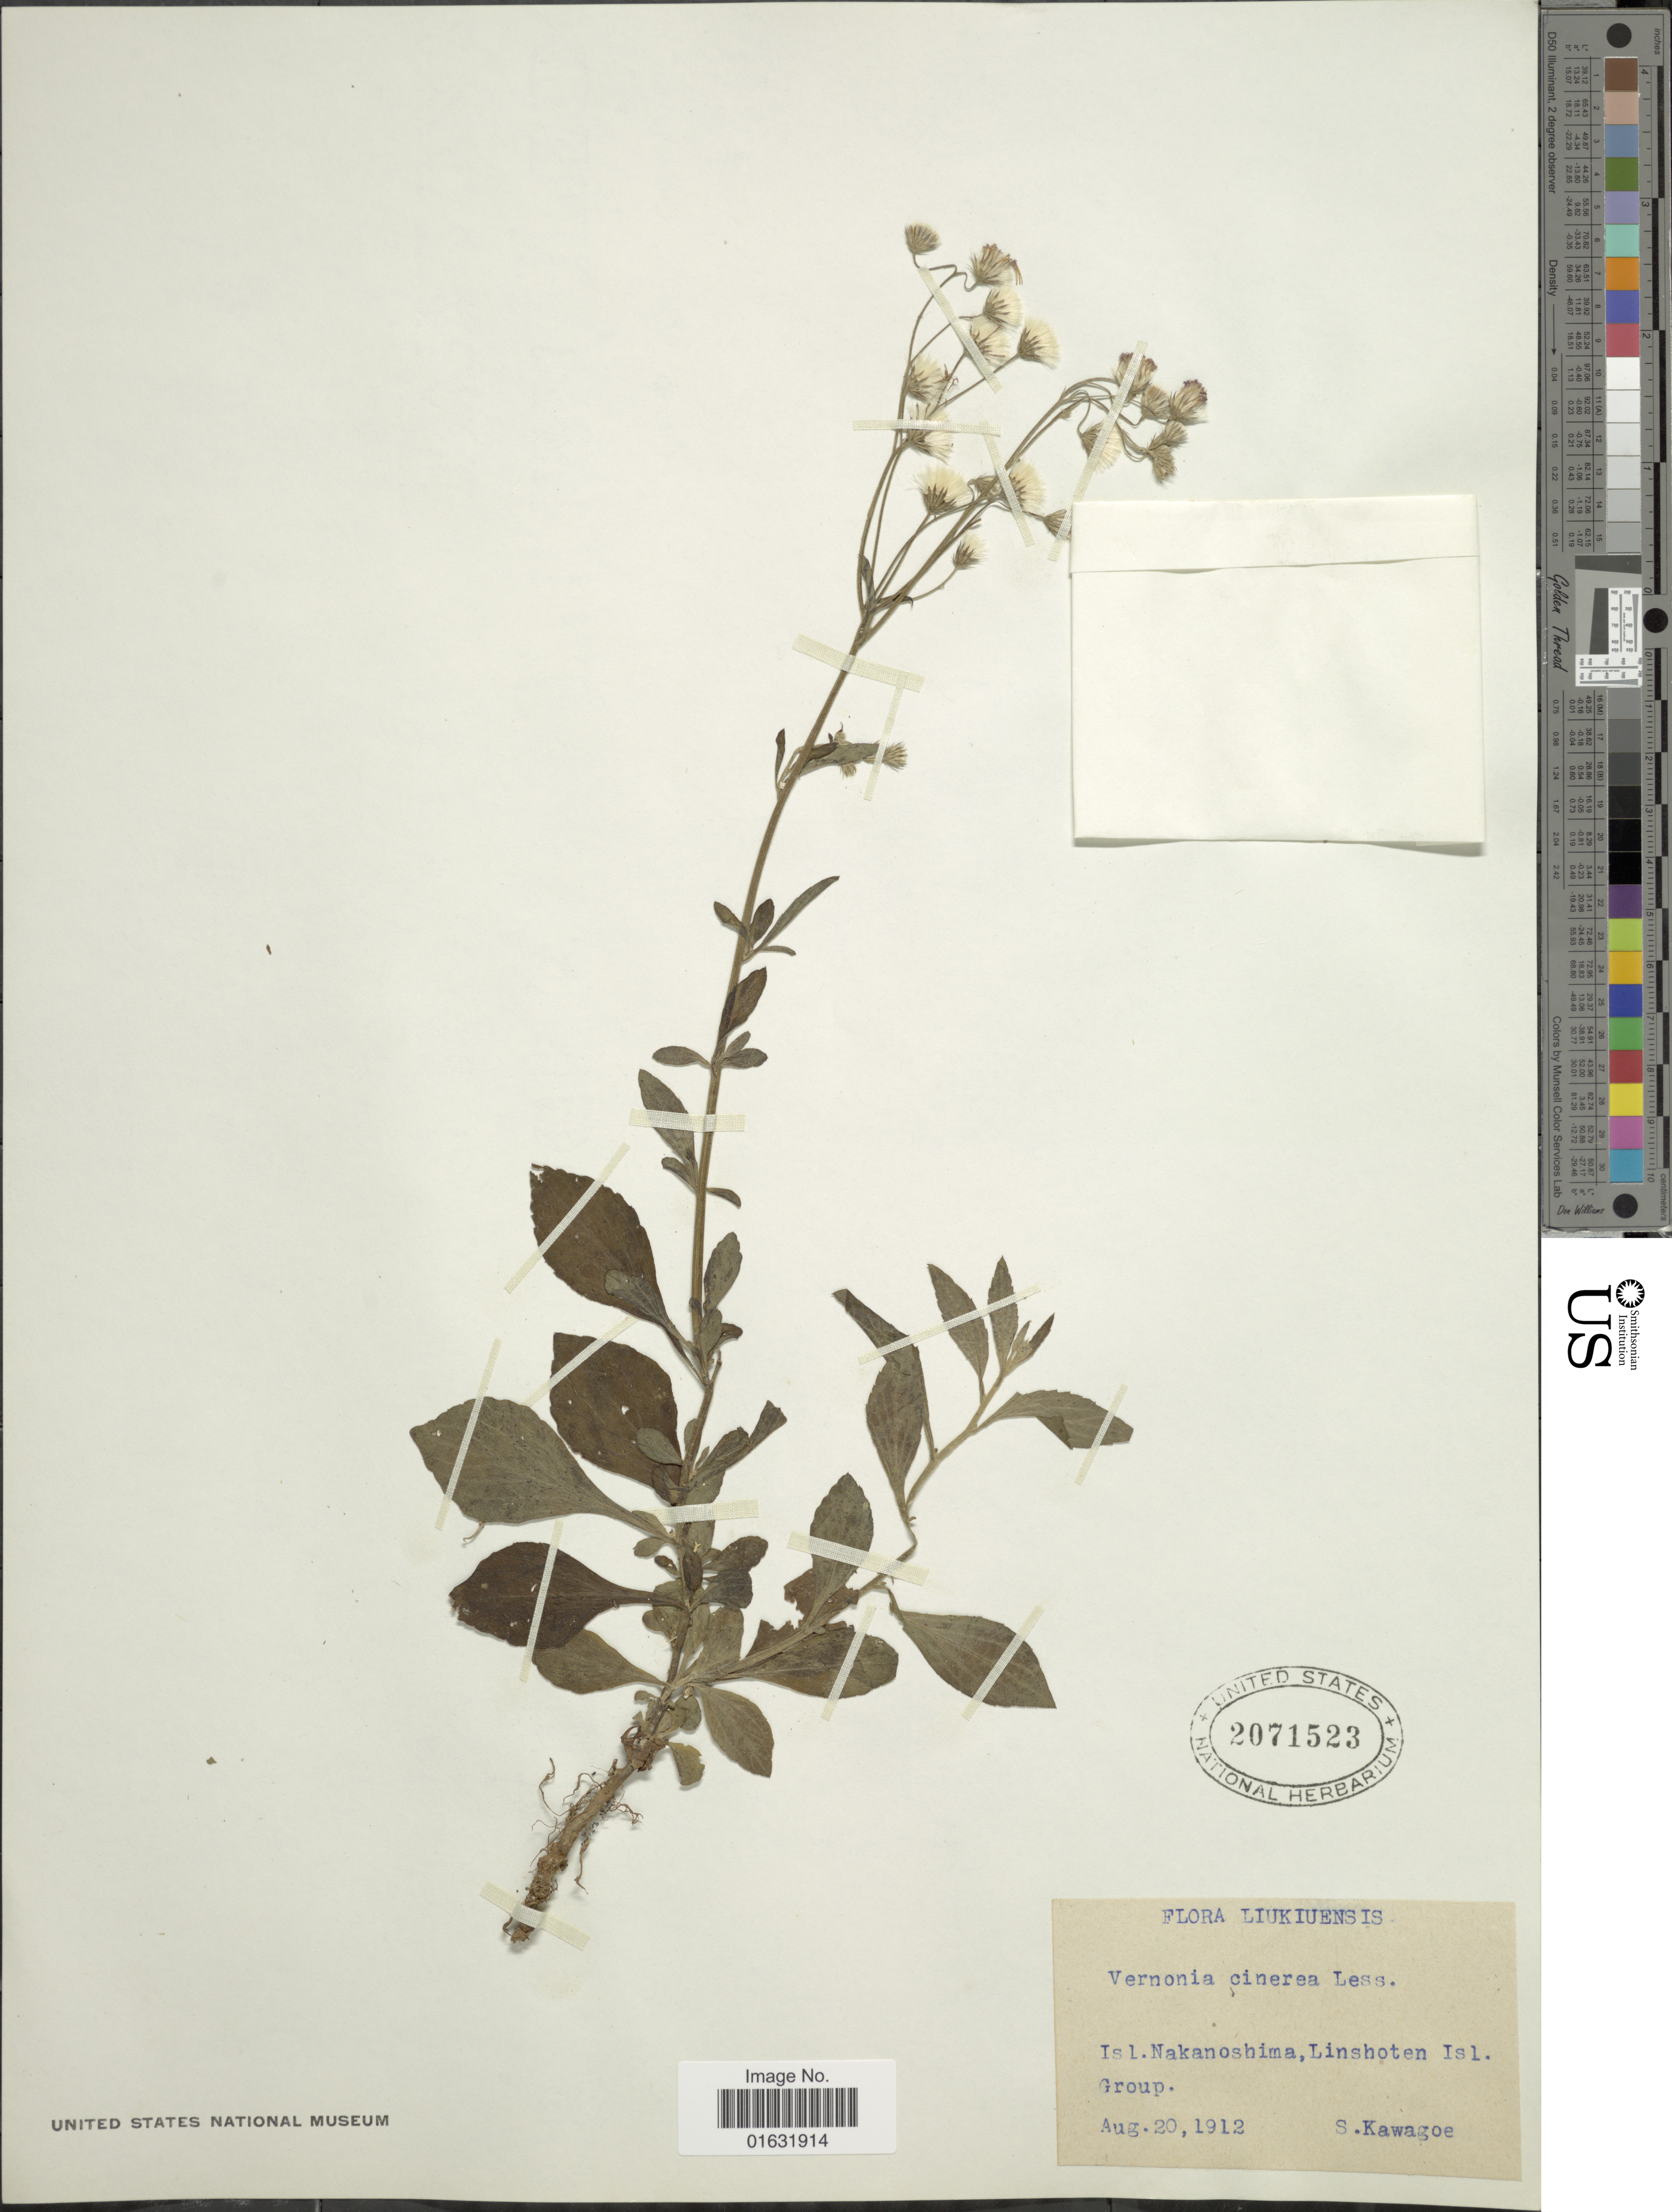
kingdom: Plantae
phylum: Tracheophyta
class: Magnoliopsida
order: Asterales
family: Asteraceae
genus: Cyanthillium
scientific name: Cyanthillium cinereum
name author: (L.) H. Rob.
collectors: S. Kawagoe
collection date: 1912-08-20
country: Japan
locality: LiuKiuensis, Isl. Nakanoshima, Linschoten Isl. Group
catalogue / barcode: US 2071523